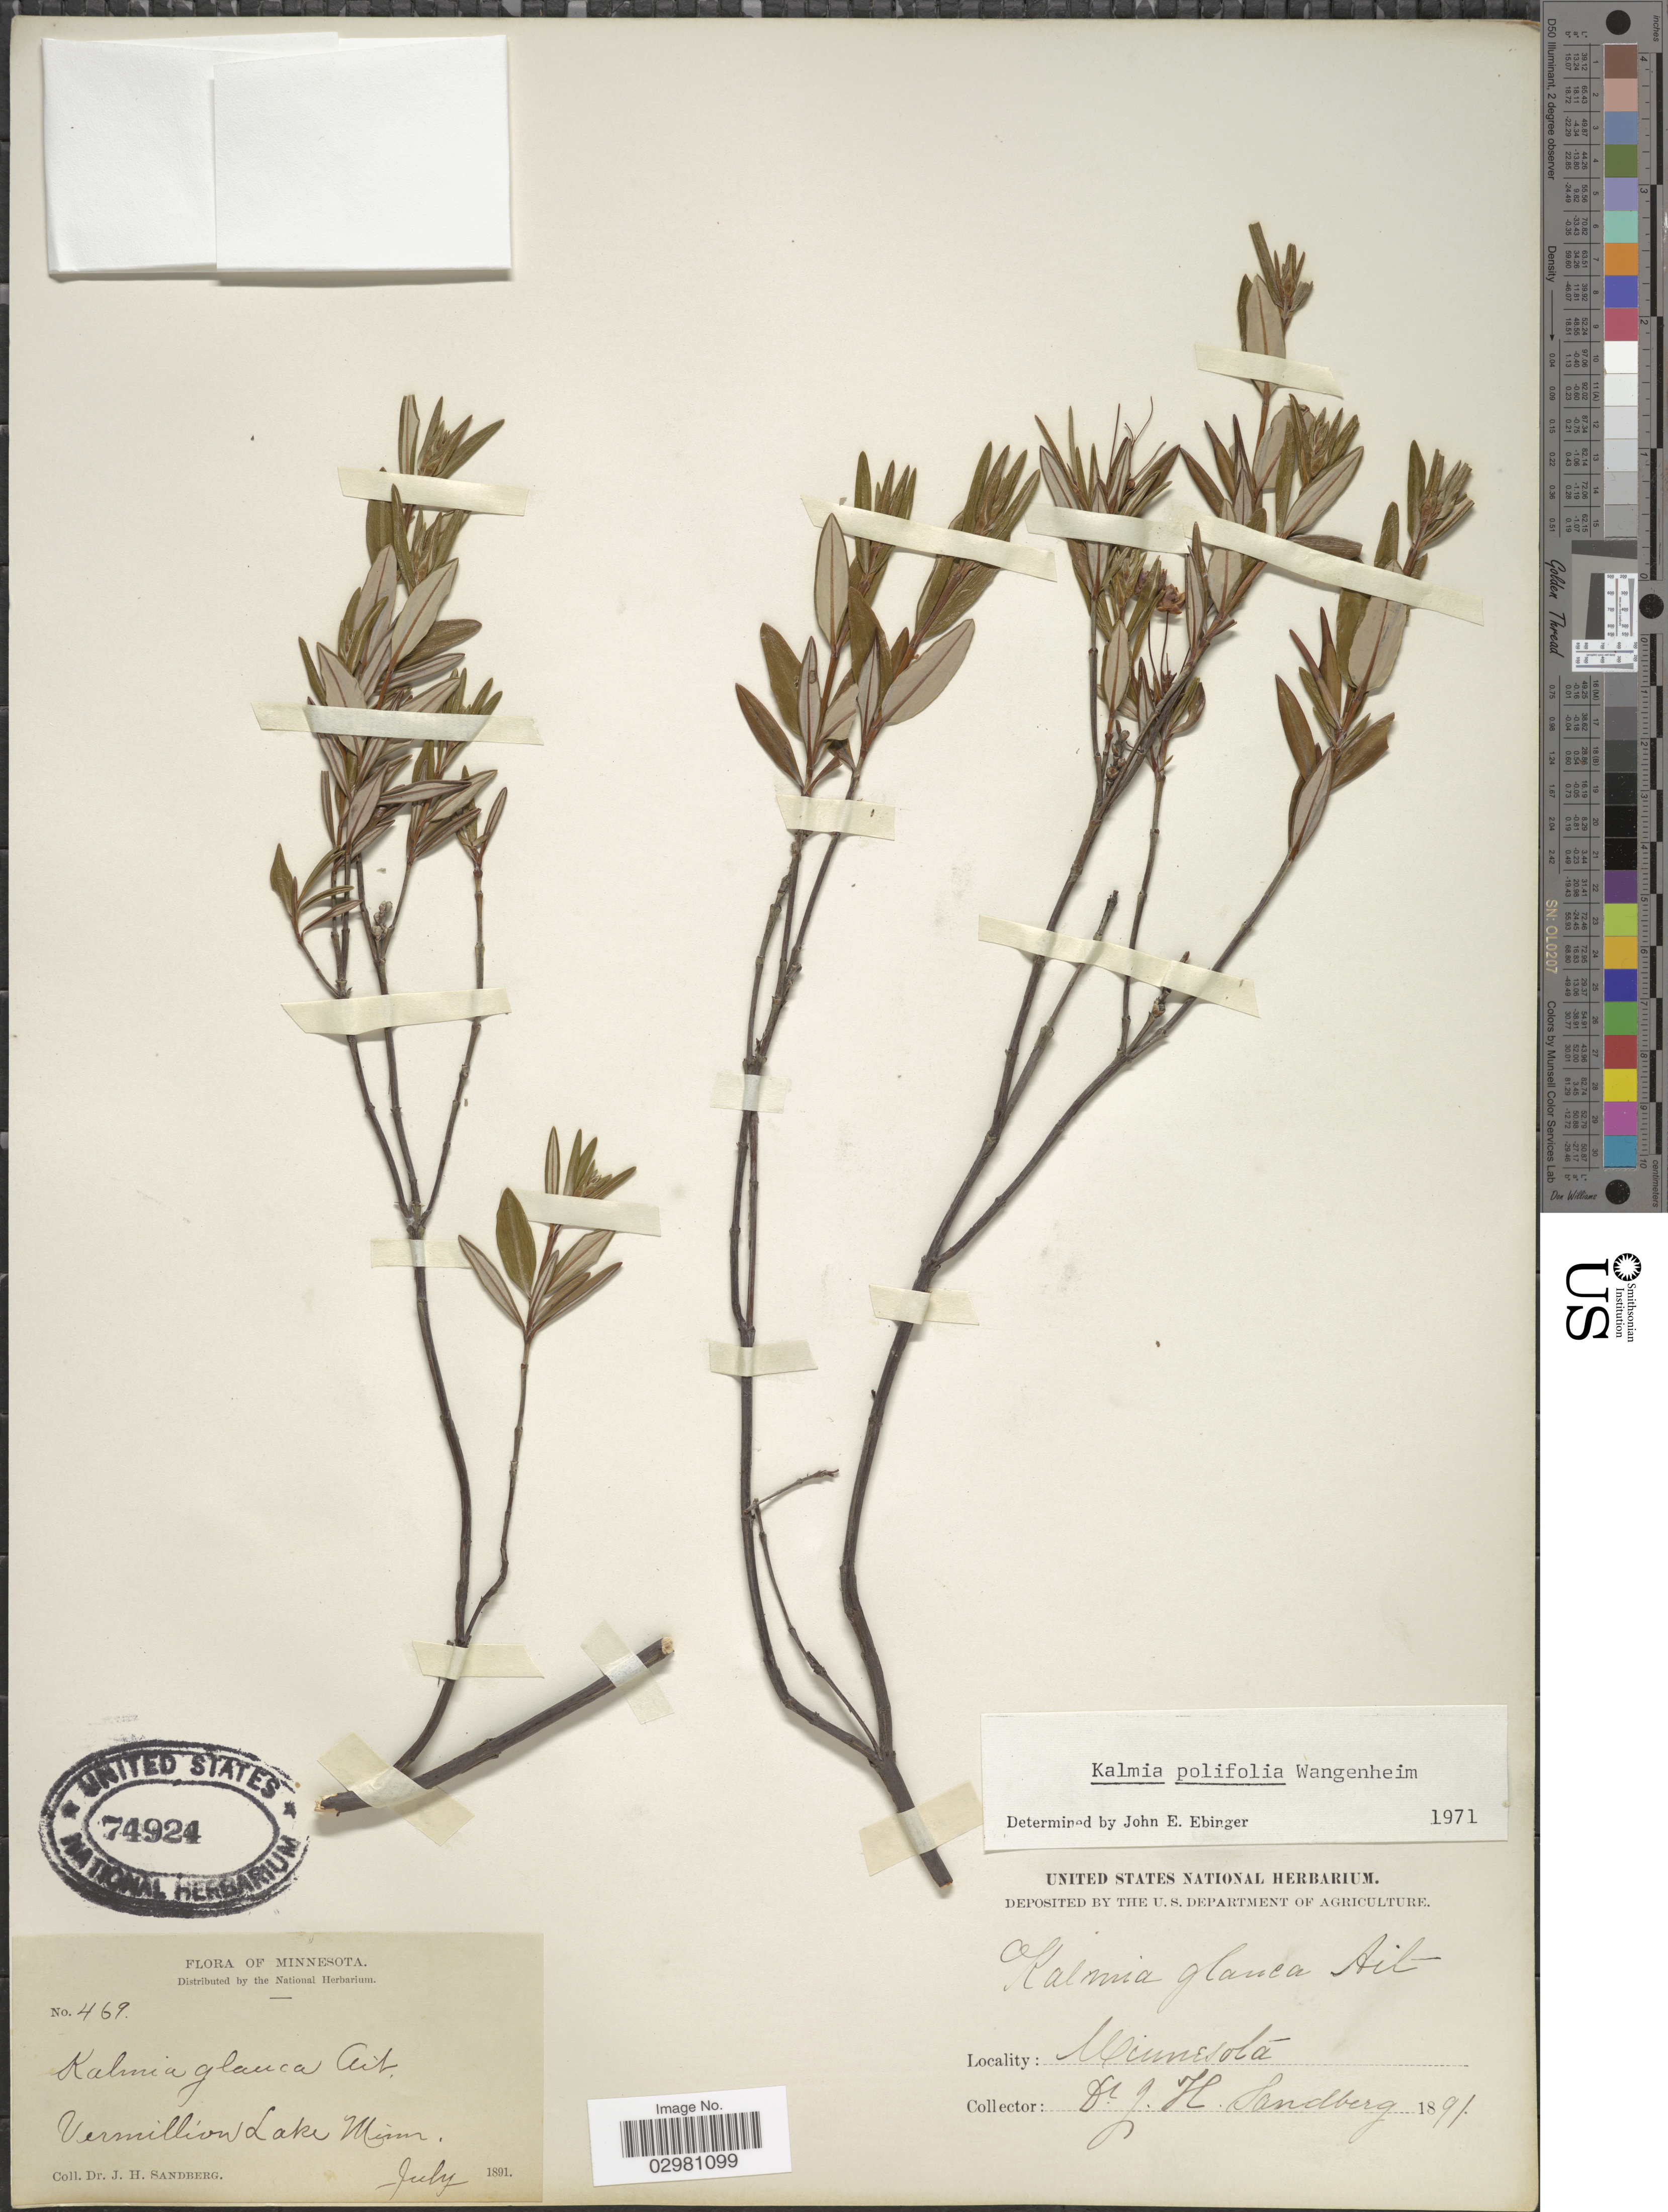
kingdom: Plantae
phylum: Tracheophyta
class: Magnoliopsida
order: Ericales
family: Ericaceae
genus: Kalmia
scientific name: Kalmia polifolia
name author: Wangenh.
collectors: J. H. Sandberg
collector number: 469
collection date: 1891-07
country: United States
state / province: Minnesota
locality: Vermillion Lake Minn.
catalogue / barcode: US 74924